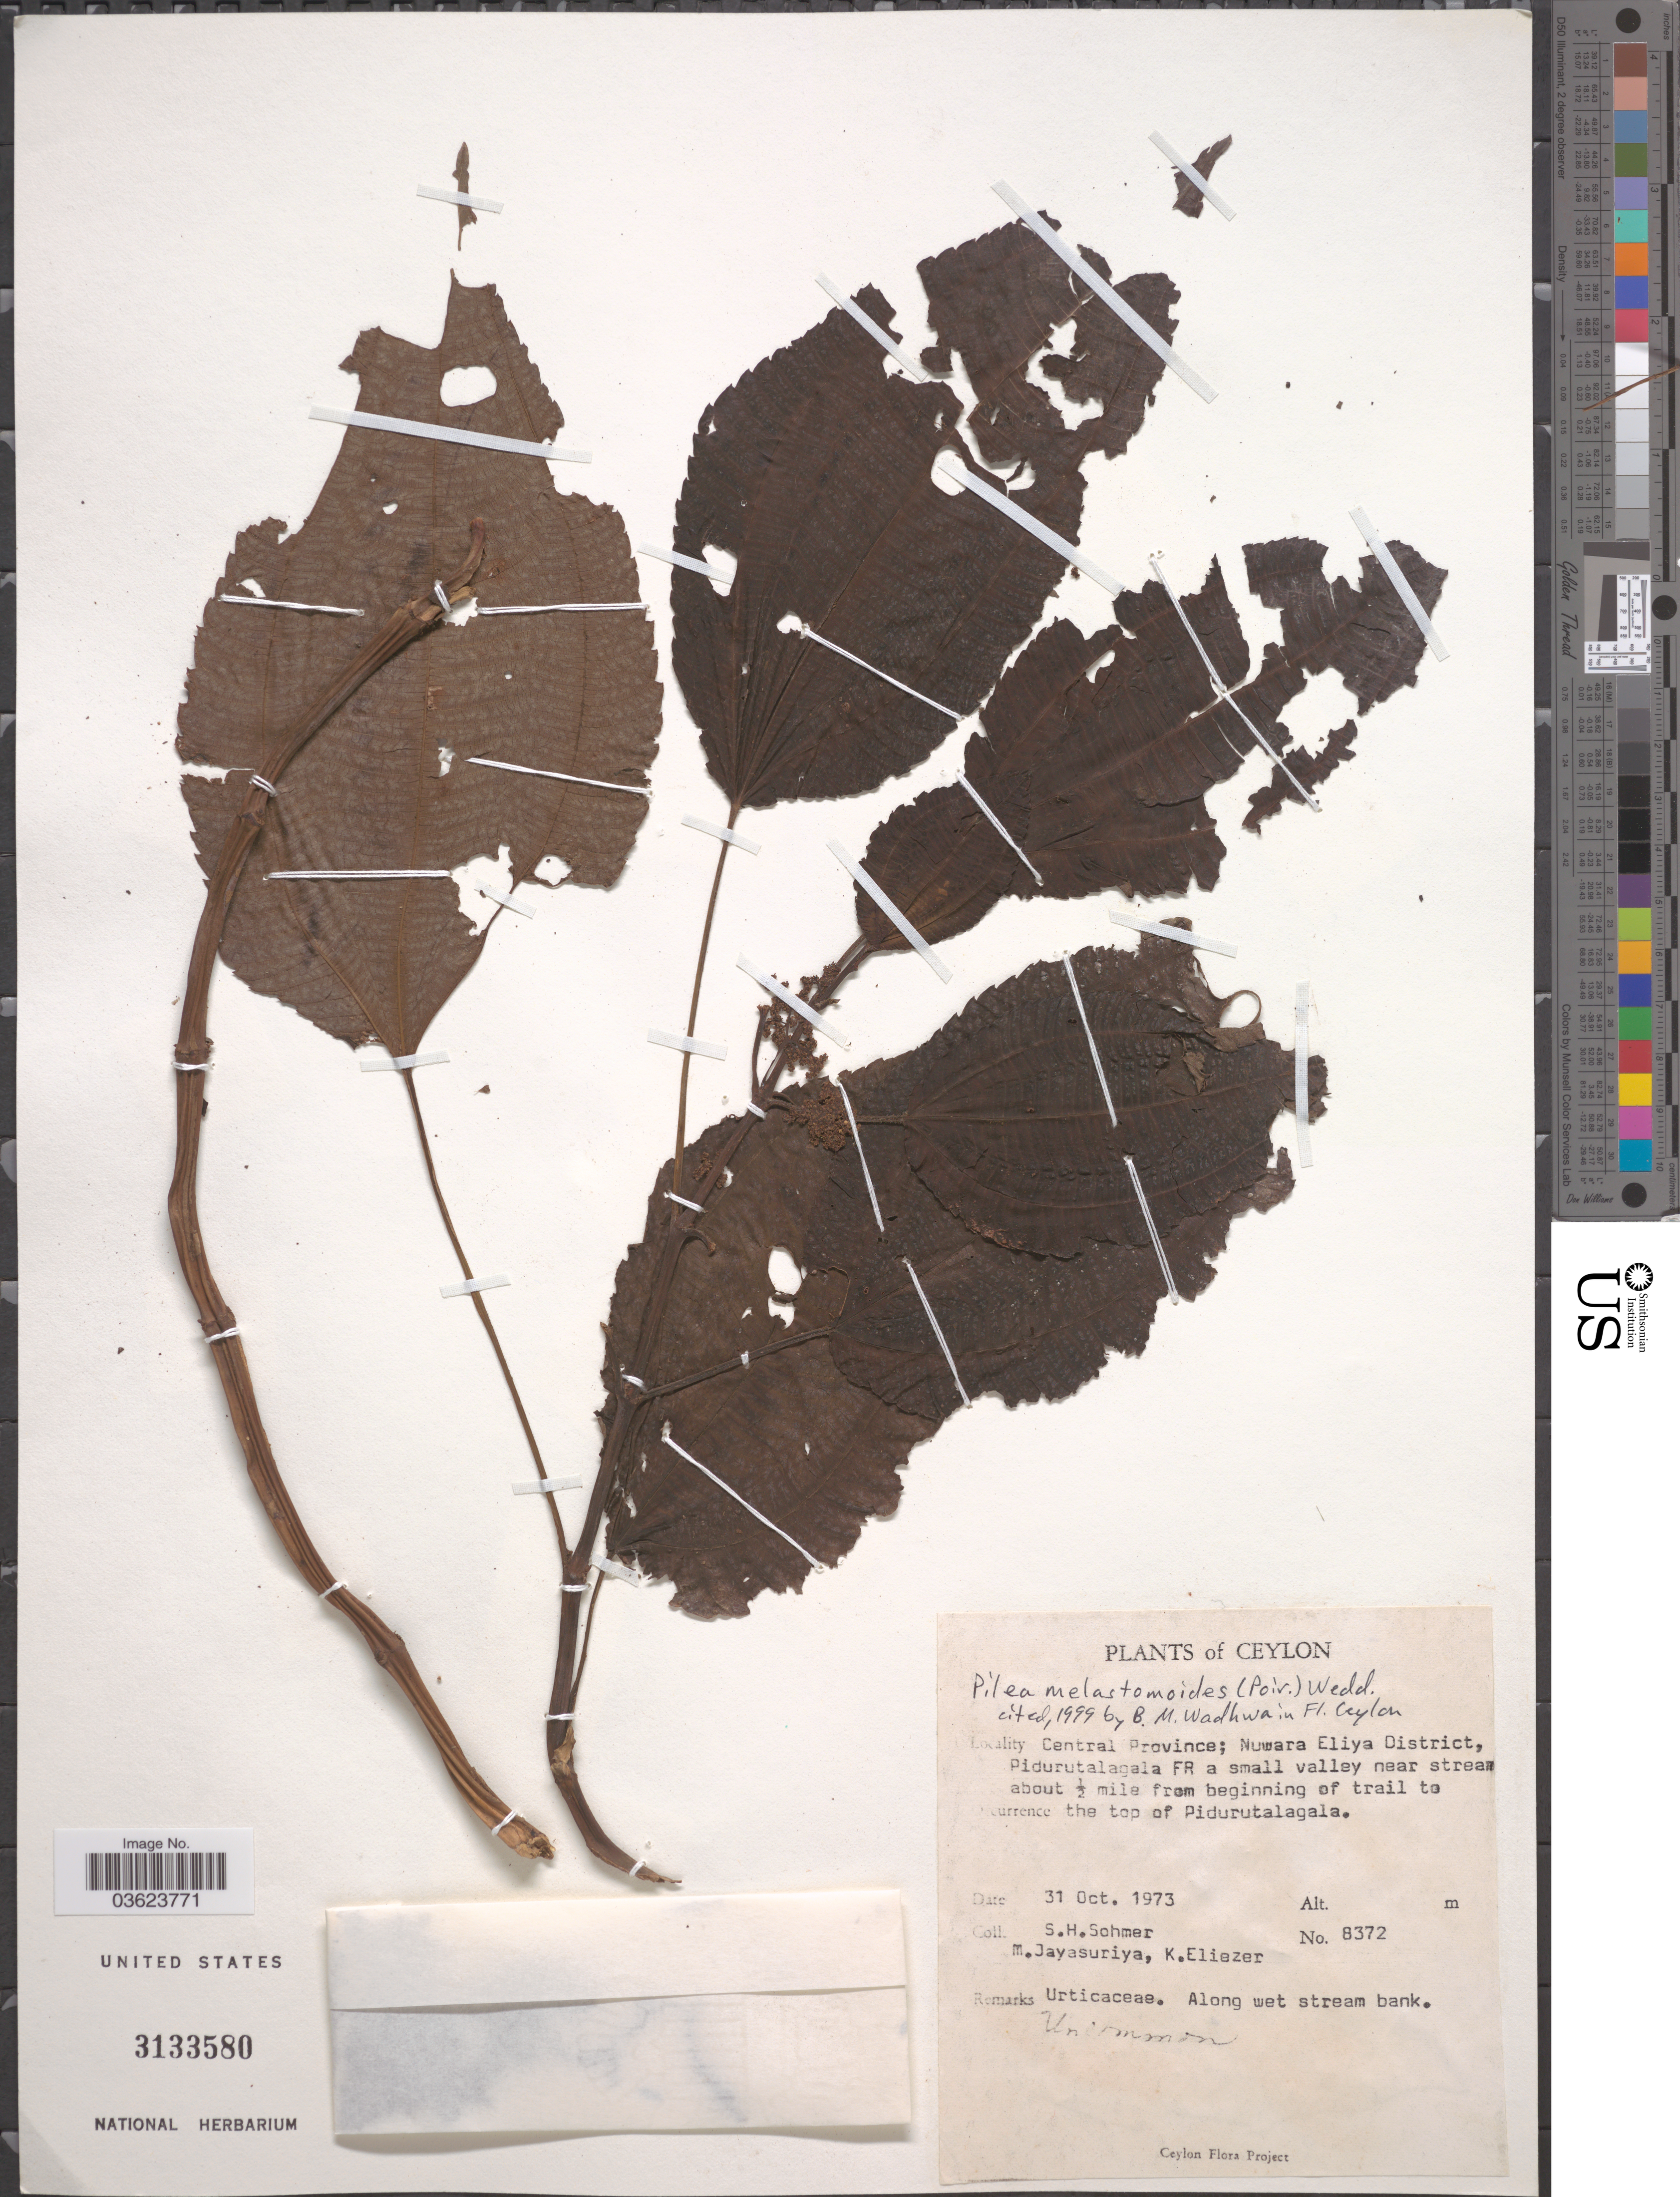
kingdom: Plantae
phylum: Tracheophyta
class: Magnoliopsida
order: Rosales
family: Urticaceae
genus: Pilea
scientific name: Pilea melastomoides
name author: (Spreng.) Urb.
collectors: S. H. Sohmer, M. Jayasuriya & K. Eliezer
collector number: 8372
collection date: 1973-10-31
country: Sri Lanka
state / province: Central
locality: Ceylon. Nuwara Eliya District, Pidurutalangala FR a small valley near stream about ½ mile from beginning of trail to the top of Pidurutalagala.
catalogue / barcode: US 3133580